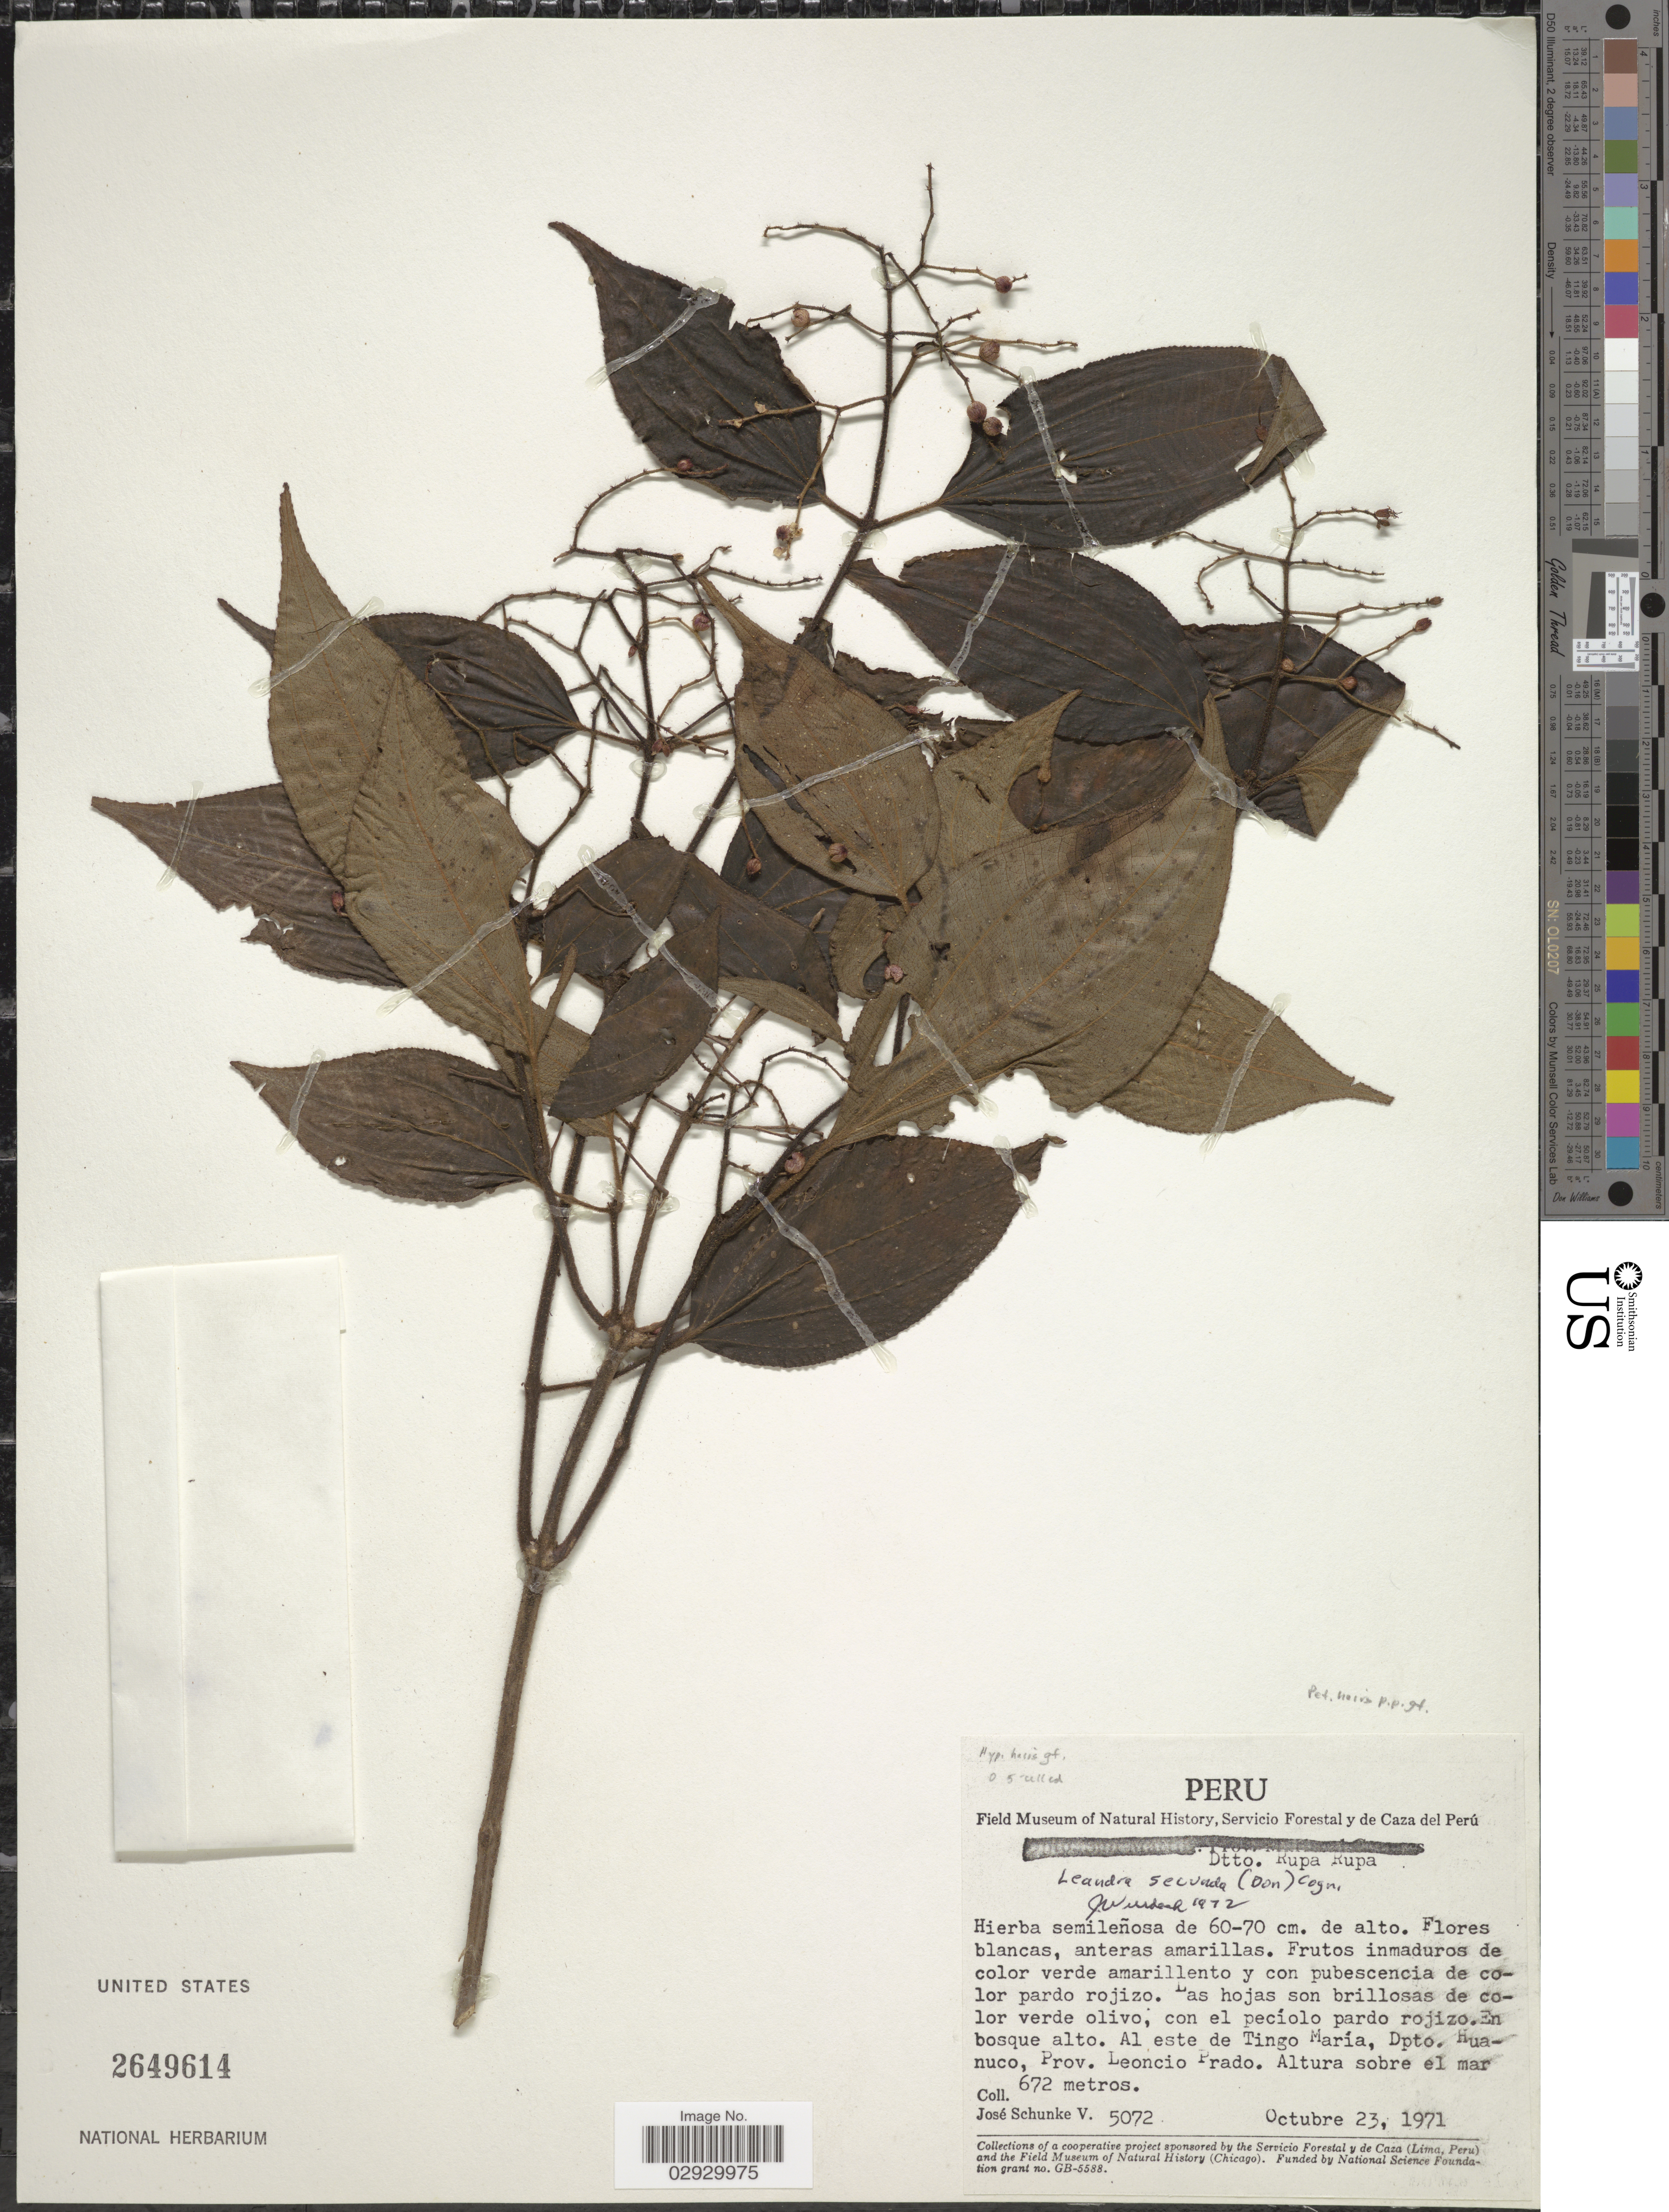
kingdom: Plantae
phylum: Tracheophyta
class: Magnoliopsida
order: Myrtales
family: Melastomataceae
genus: Leandra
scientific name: Leandra secunda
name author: (D. Don) Cogn.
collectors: J. Schunke Vigo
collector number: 5072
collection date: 1971-10-23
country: Peru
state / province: Huánuco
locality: Dtto. Rupa Rupa, Al este de Tingo María, Dpto. Huanuco, Prov. Leoncio Prado.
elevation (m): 672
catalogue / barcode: US 2649614